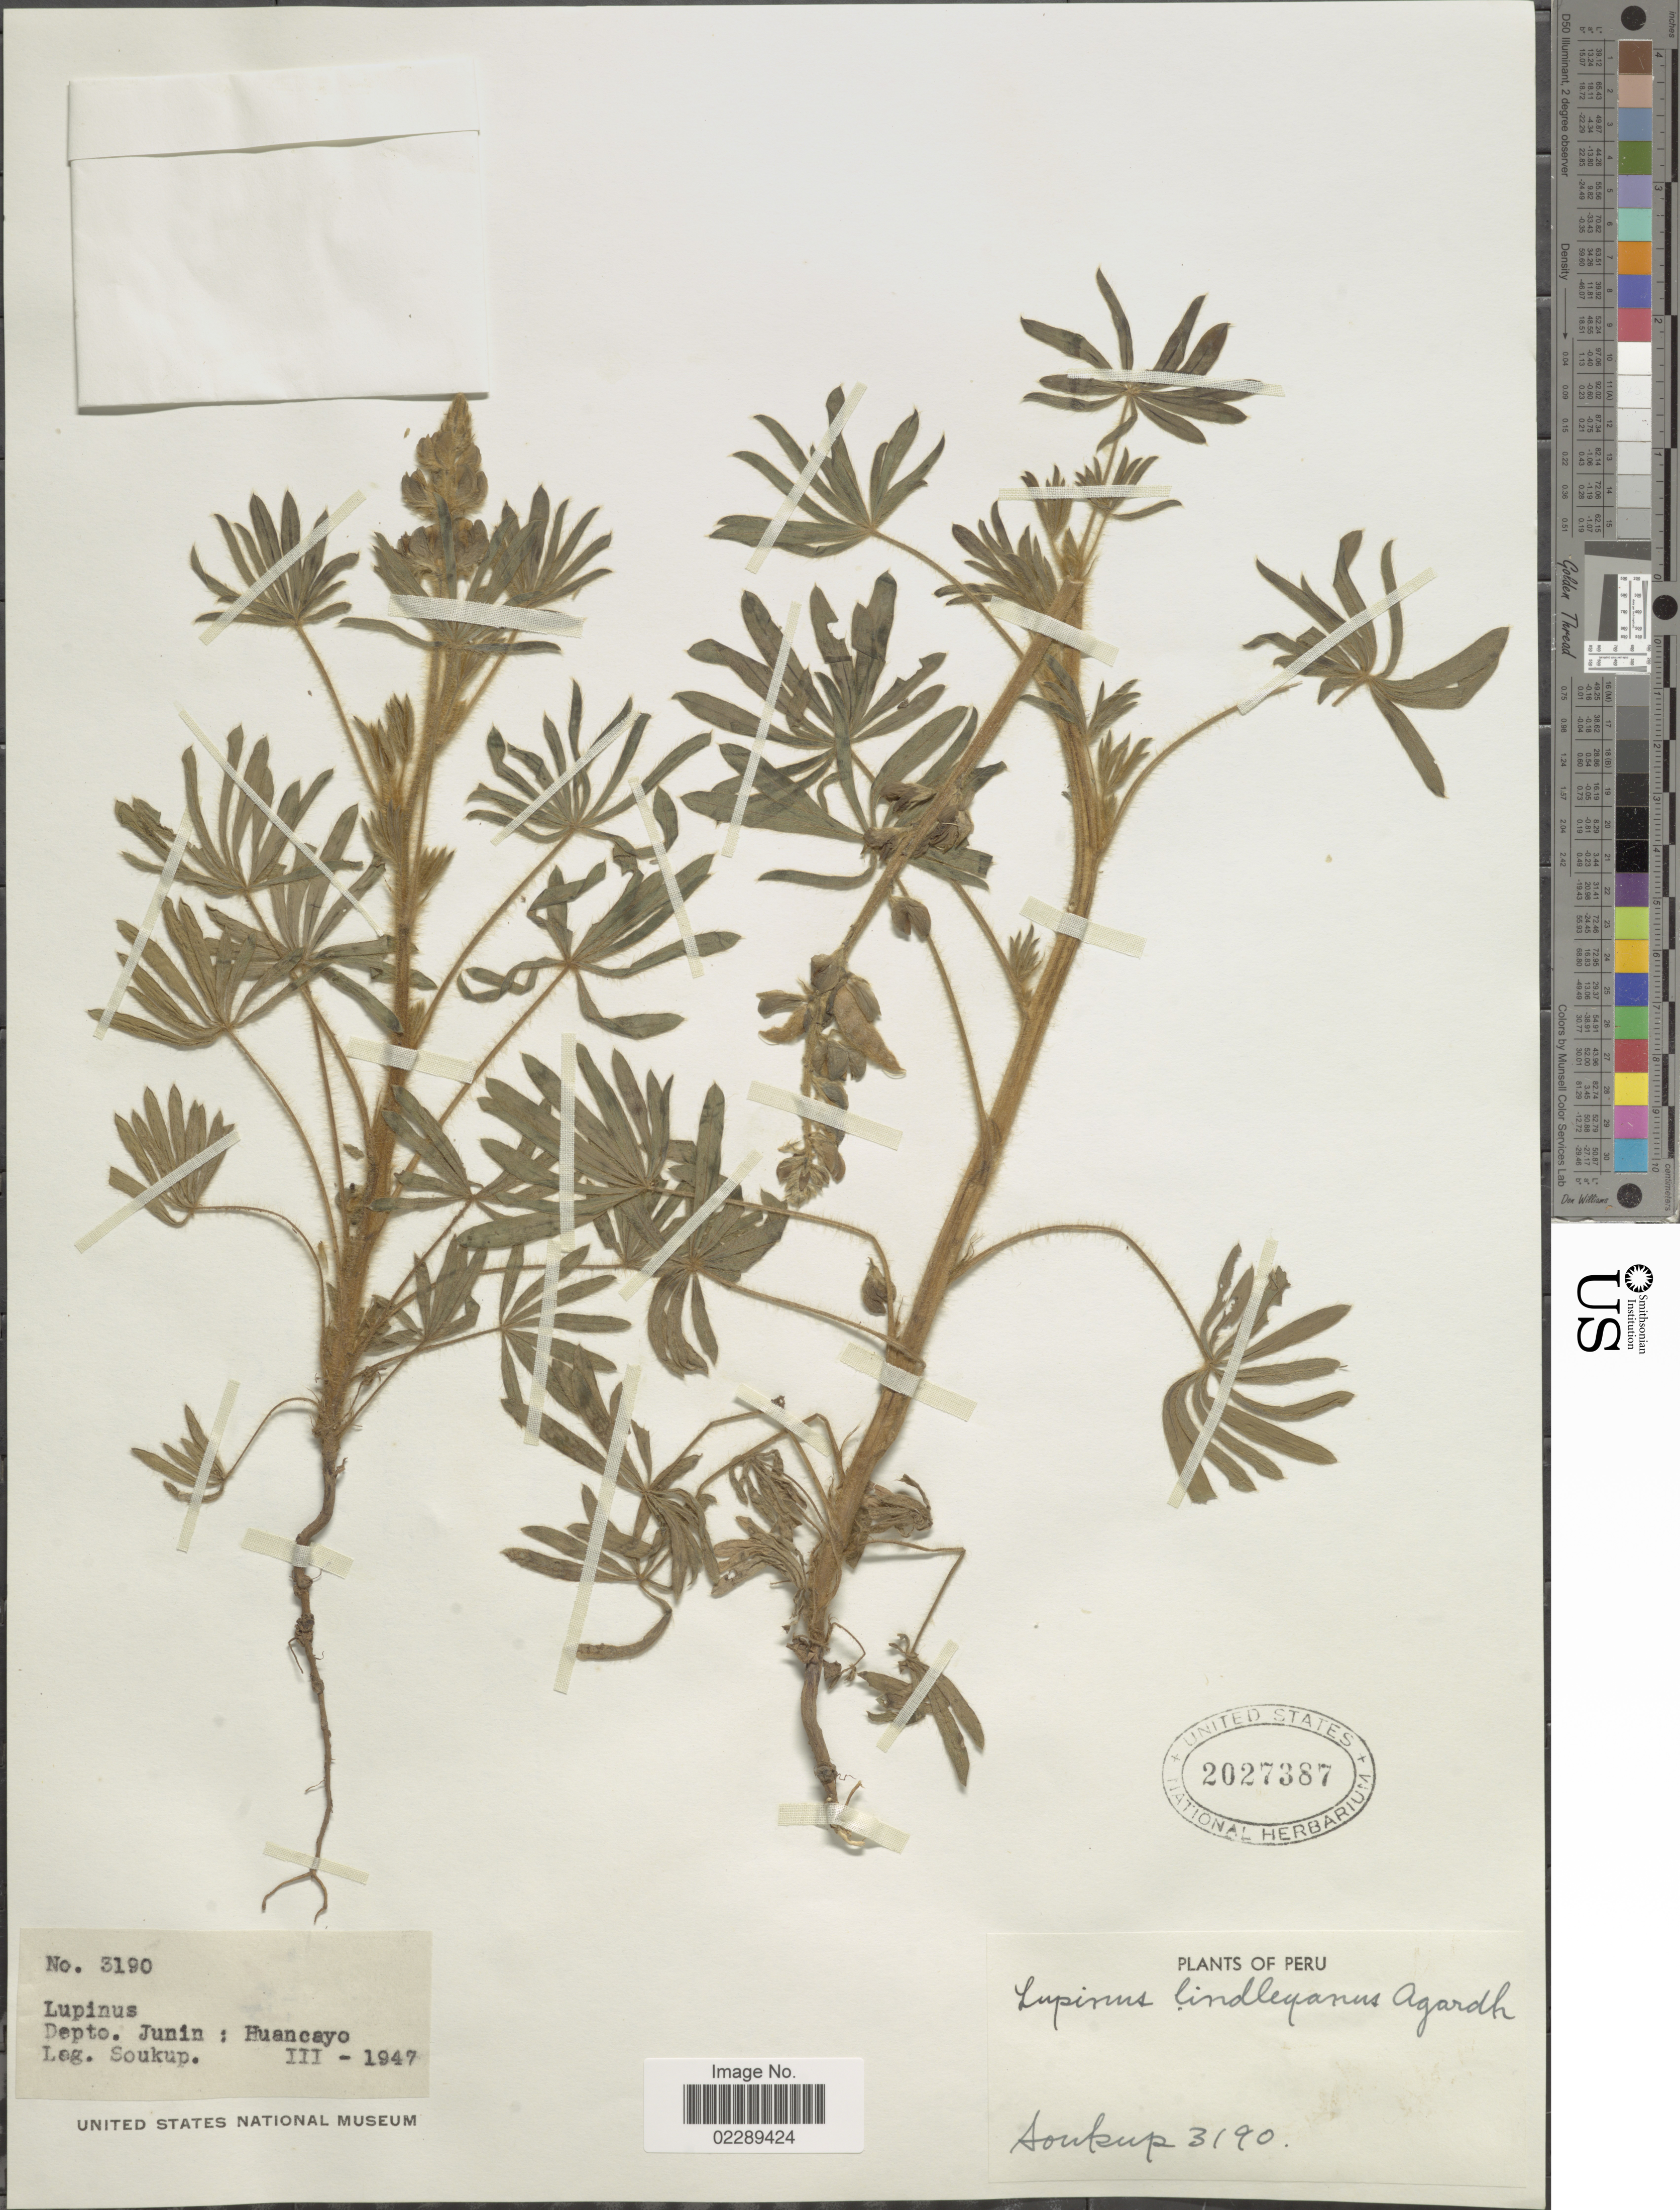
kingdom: Plantae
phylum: Tracheophyta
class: Magnoliopsida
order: Fabales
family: Fabaceae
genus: Lupinus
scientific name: Lupinus lindleyanus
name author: J. Agardh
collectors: -- Soukup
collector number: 3190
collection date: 1947-03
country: Peru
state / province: Junín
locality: Depto. Junin: Huancayo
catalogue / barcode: US 2027387